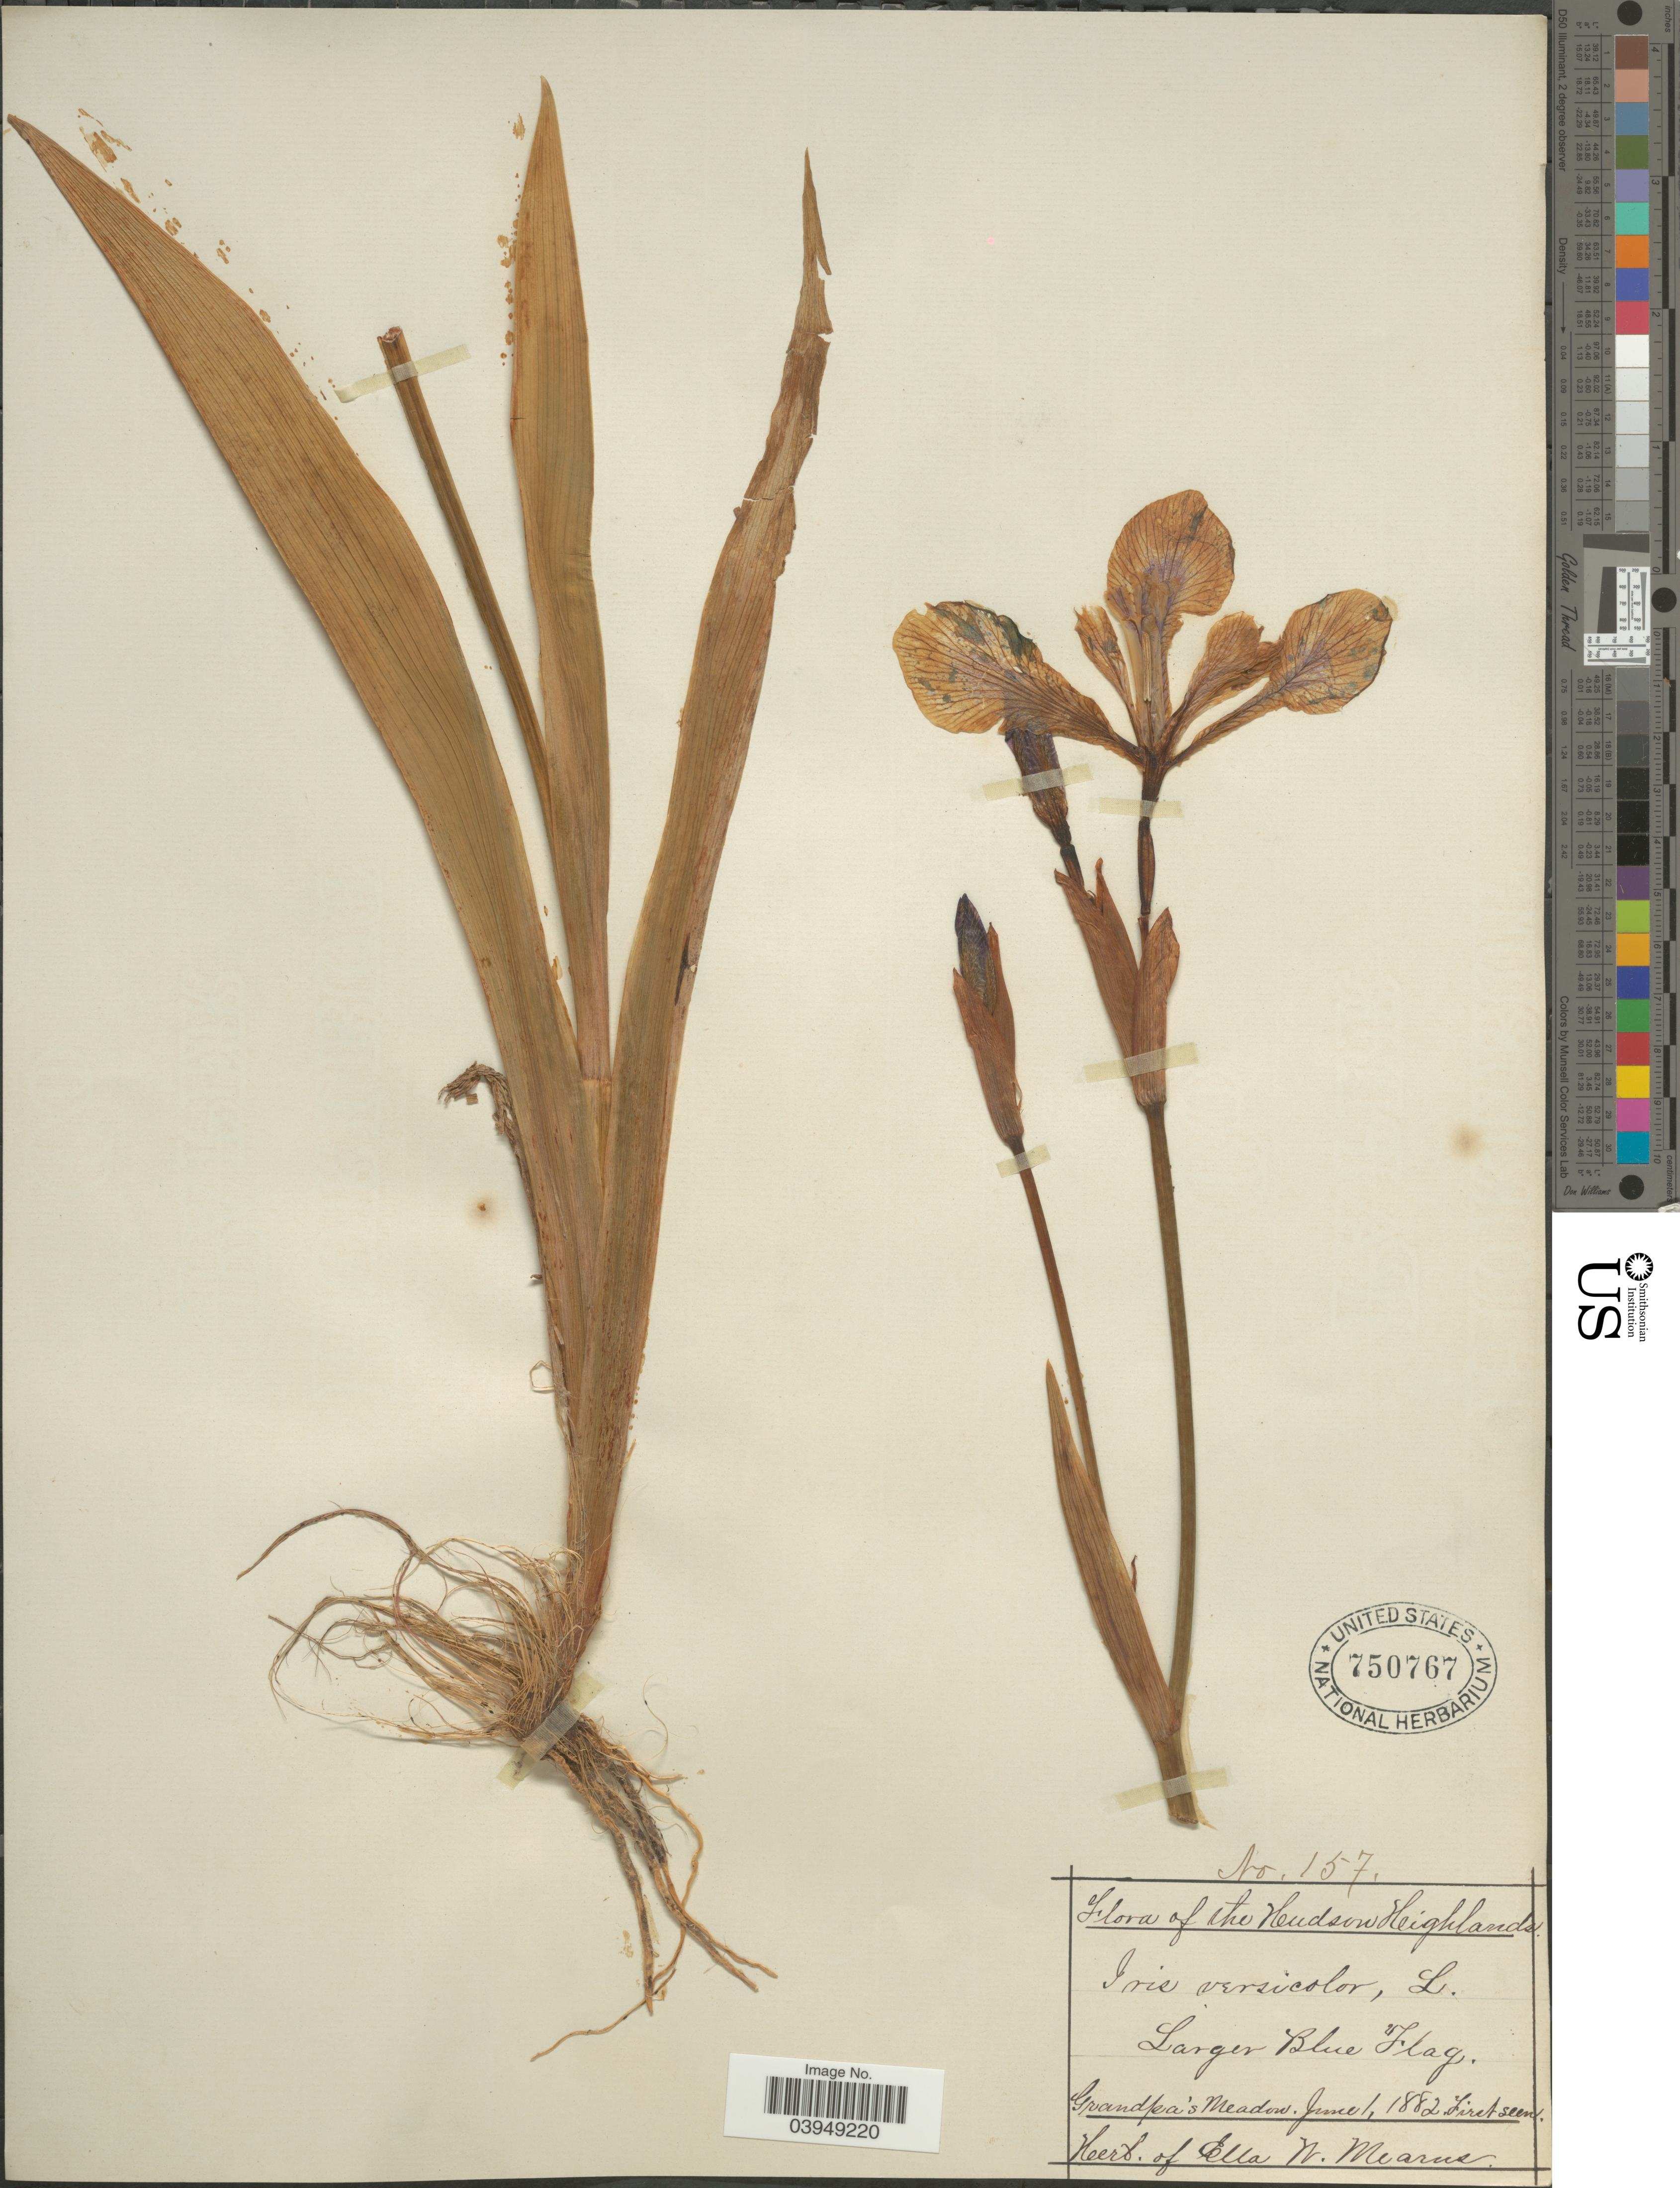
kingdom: Plantae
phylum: Tracheophyta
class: Liliopsida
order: Asparagales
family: Iridaceae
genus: Iris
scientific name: Iris versicolor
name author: L.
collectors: ex herb. Ella W. Mearns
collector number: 157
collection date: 1882-06-01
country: United States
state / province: New York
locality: The Hudson Highlands. Grandpa's Meadow.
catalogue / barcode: US 750767